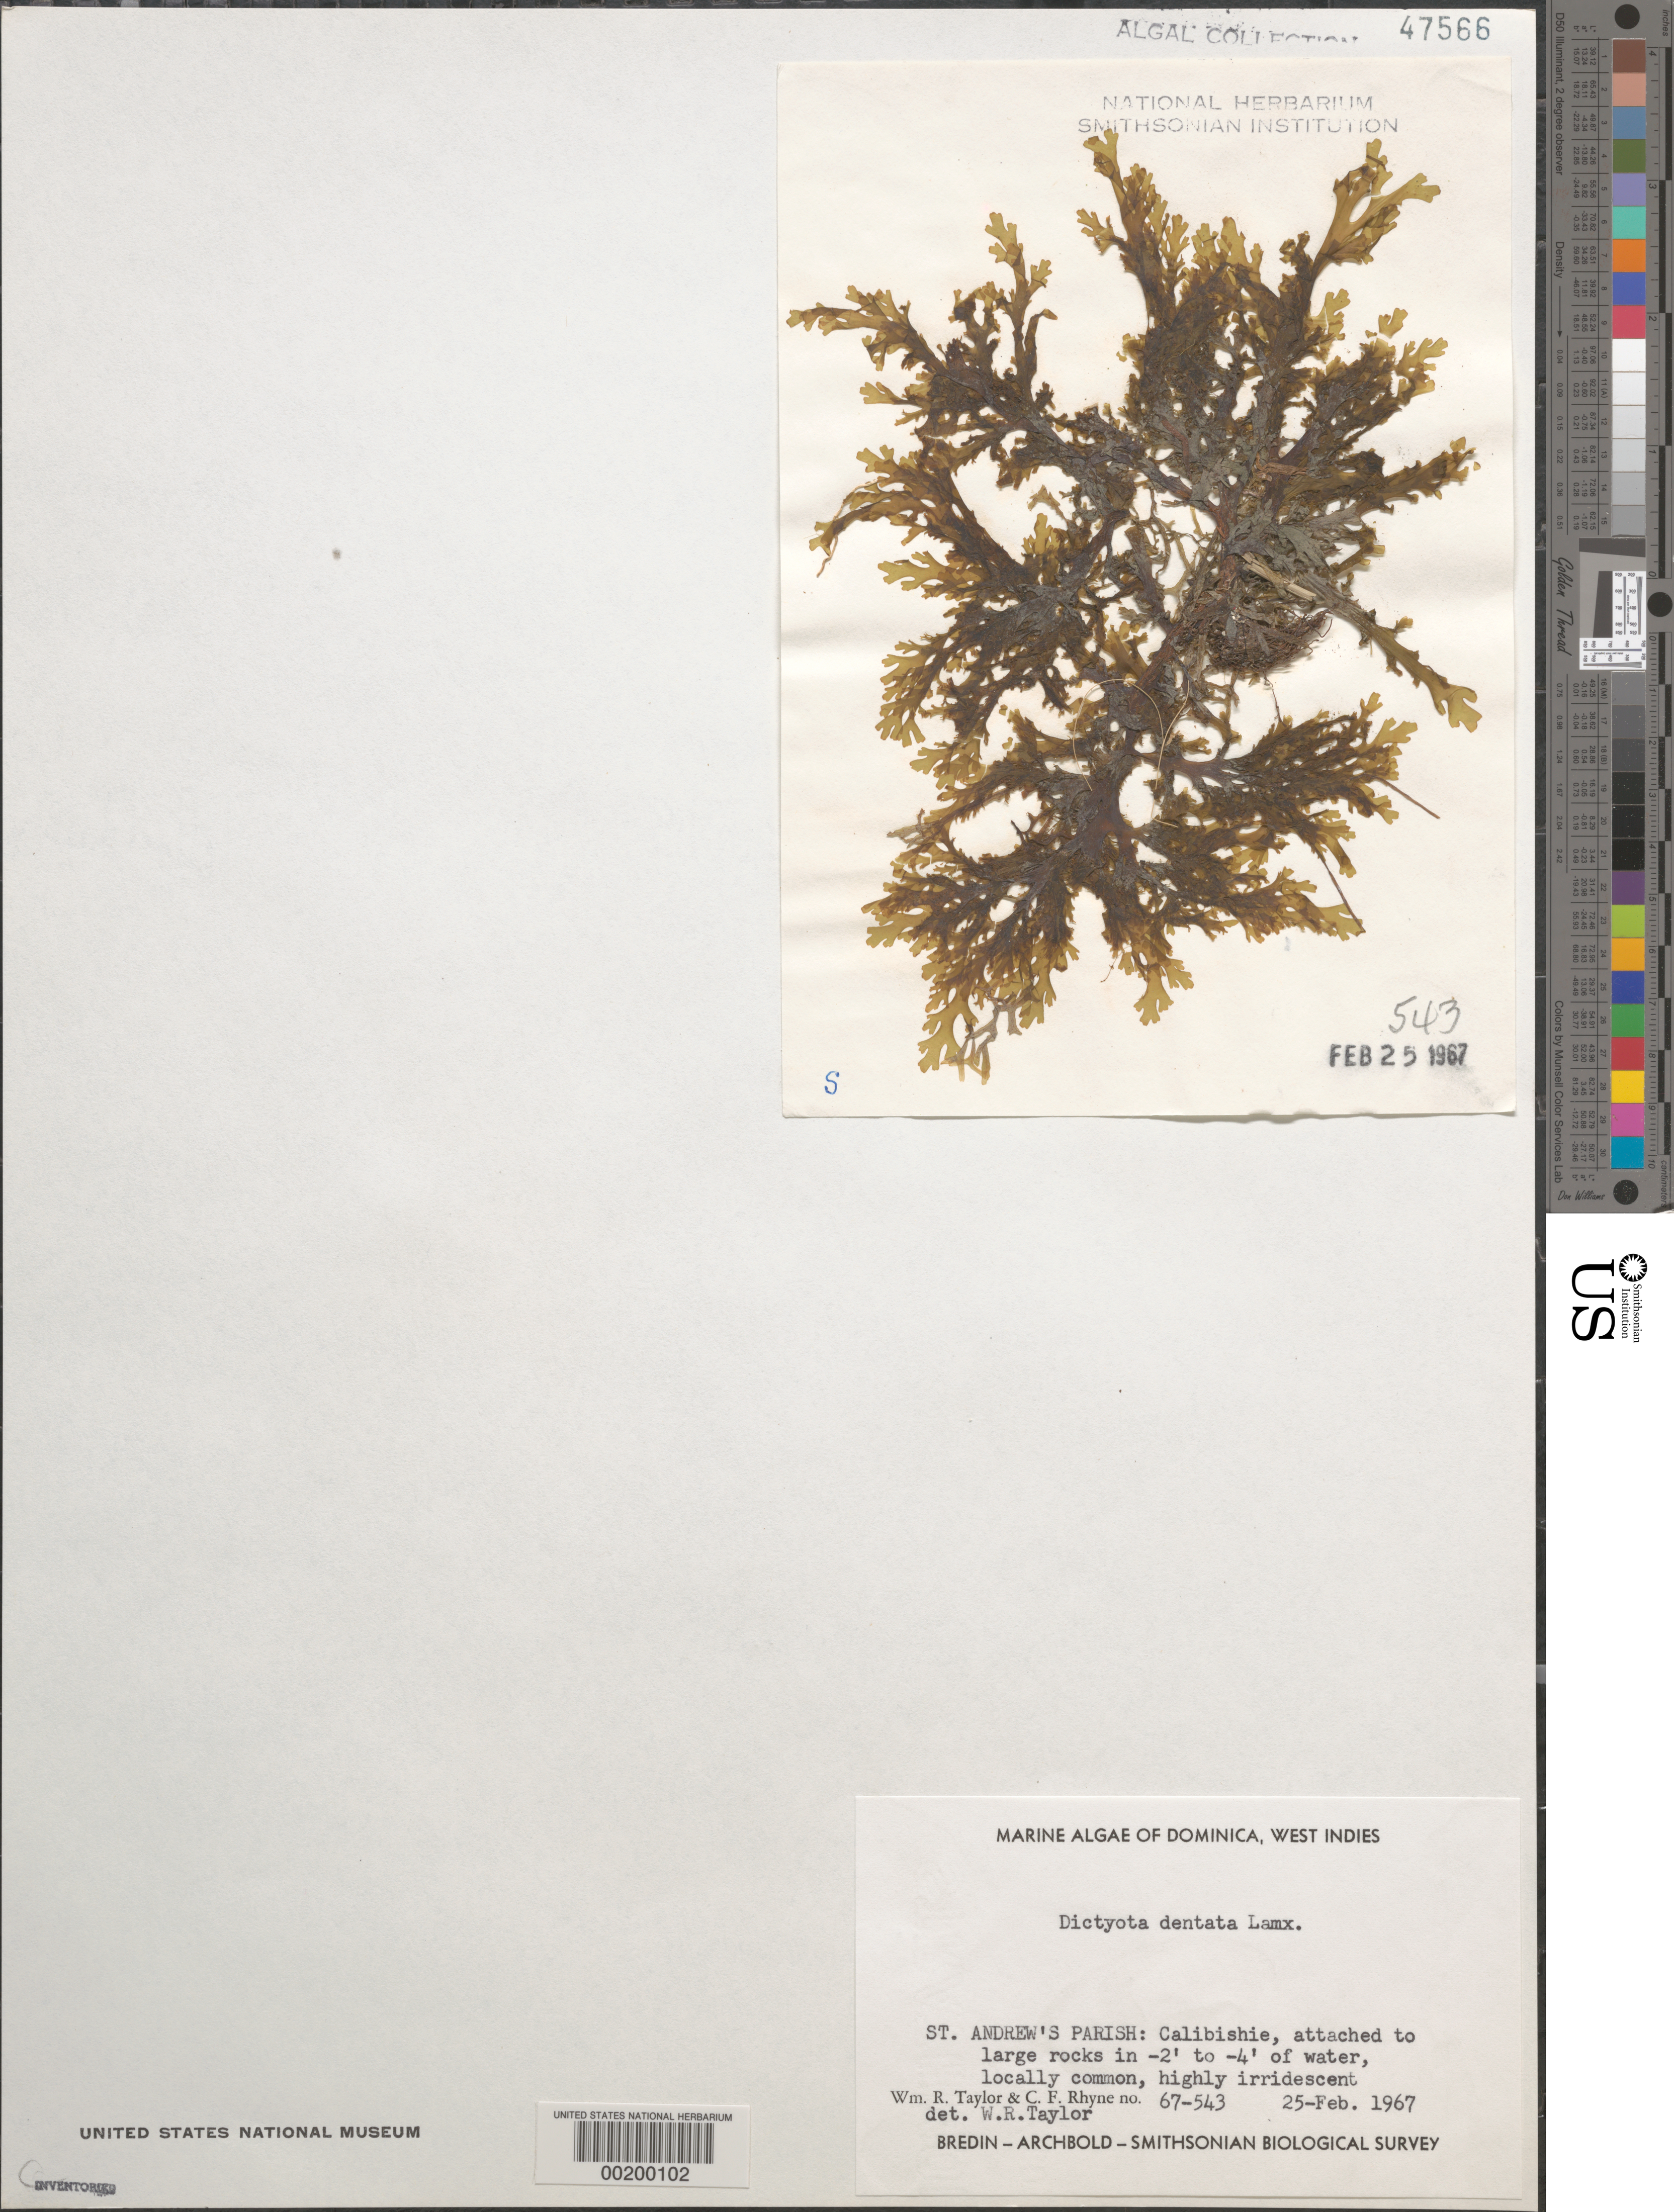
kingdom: Chromista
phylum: Ochrophyta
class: Phaeophyceae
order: Dictyotales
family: Dictyotaceae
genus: Dictyota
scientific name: Dictyota mertensii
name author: (C. Mart.) Kütz.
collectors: W. R. Taylor & C. Rhyne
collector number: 67-543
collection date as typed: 25 Feb 1967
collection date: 1967-02-25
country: Dominica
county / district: St. Andrew's Parish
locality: Calibishie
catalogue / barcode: US 47566